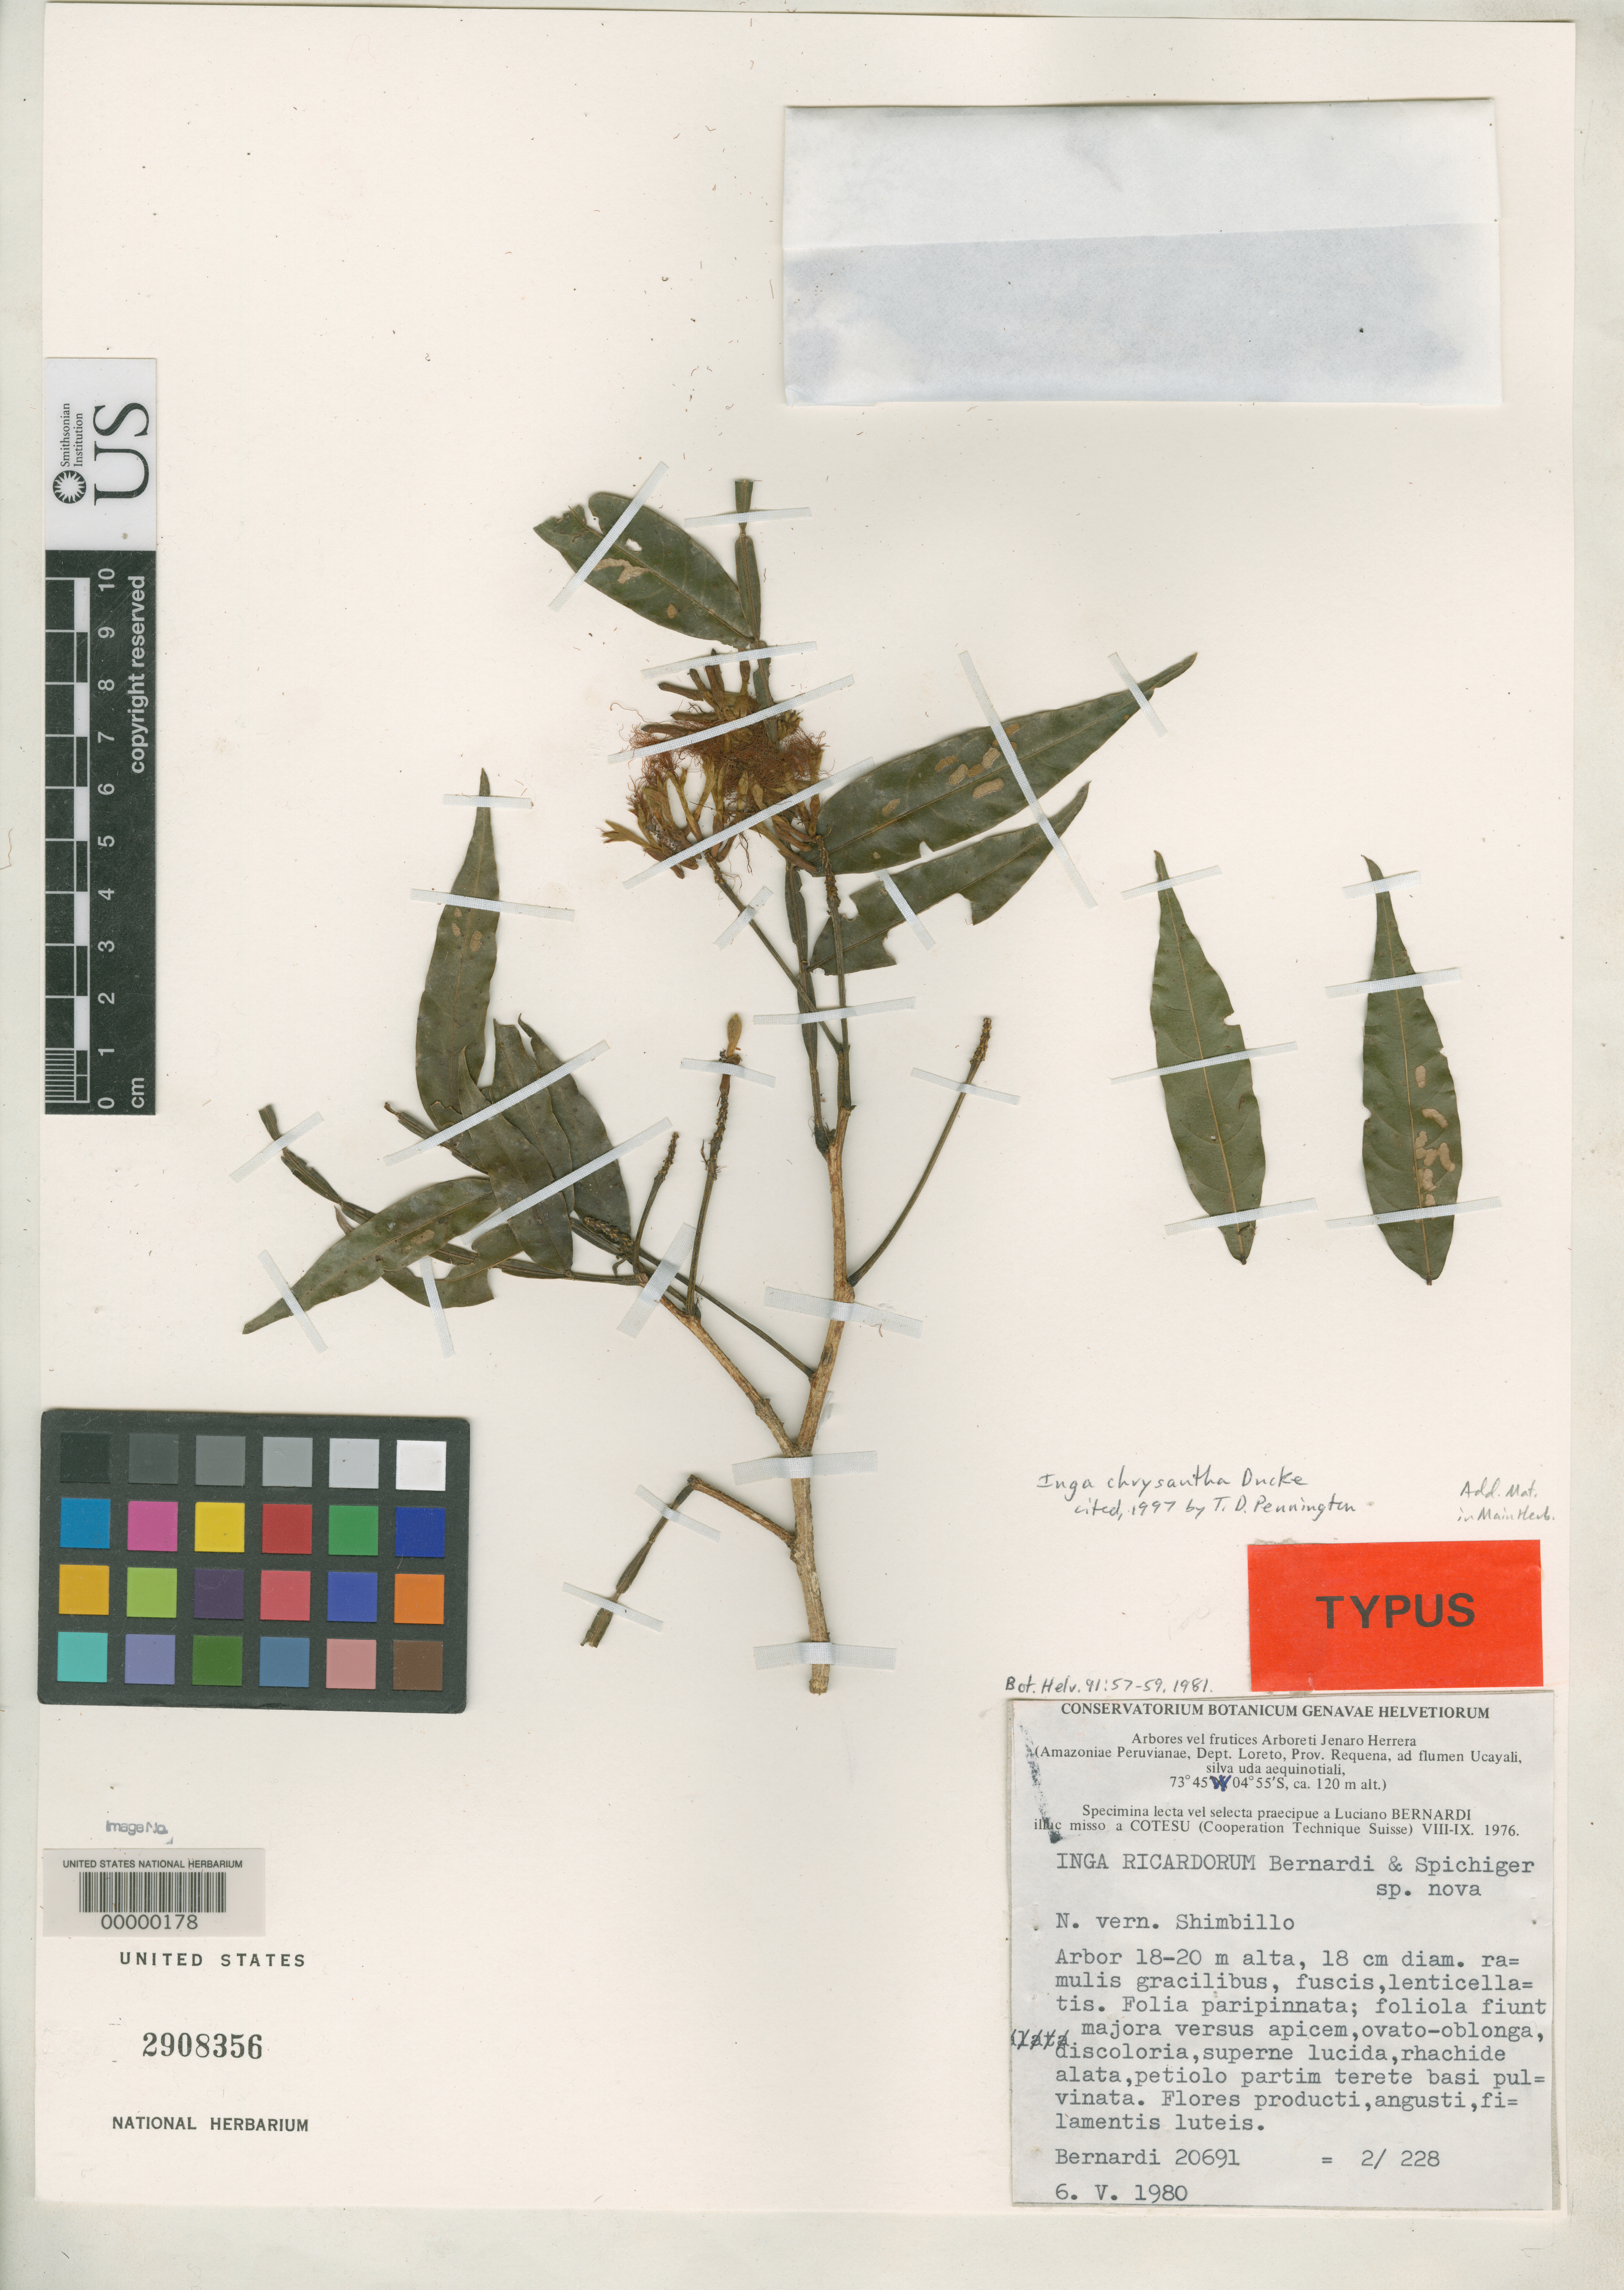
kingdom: Plantae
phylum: Tracheophyta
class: Magnoliopsida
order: Fabales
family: Fabaceae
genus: Inga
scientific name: Inga ricardorum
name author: Bernardi & Spichiger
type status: Isotype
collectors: L. Bernardi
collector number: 20691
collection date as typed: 06 May 1980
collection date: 1980-05-06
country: Peru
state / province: Loreto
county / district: Requena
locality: Ad flumen Ucayali.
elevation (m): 120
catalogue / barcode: US 2908356